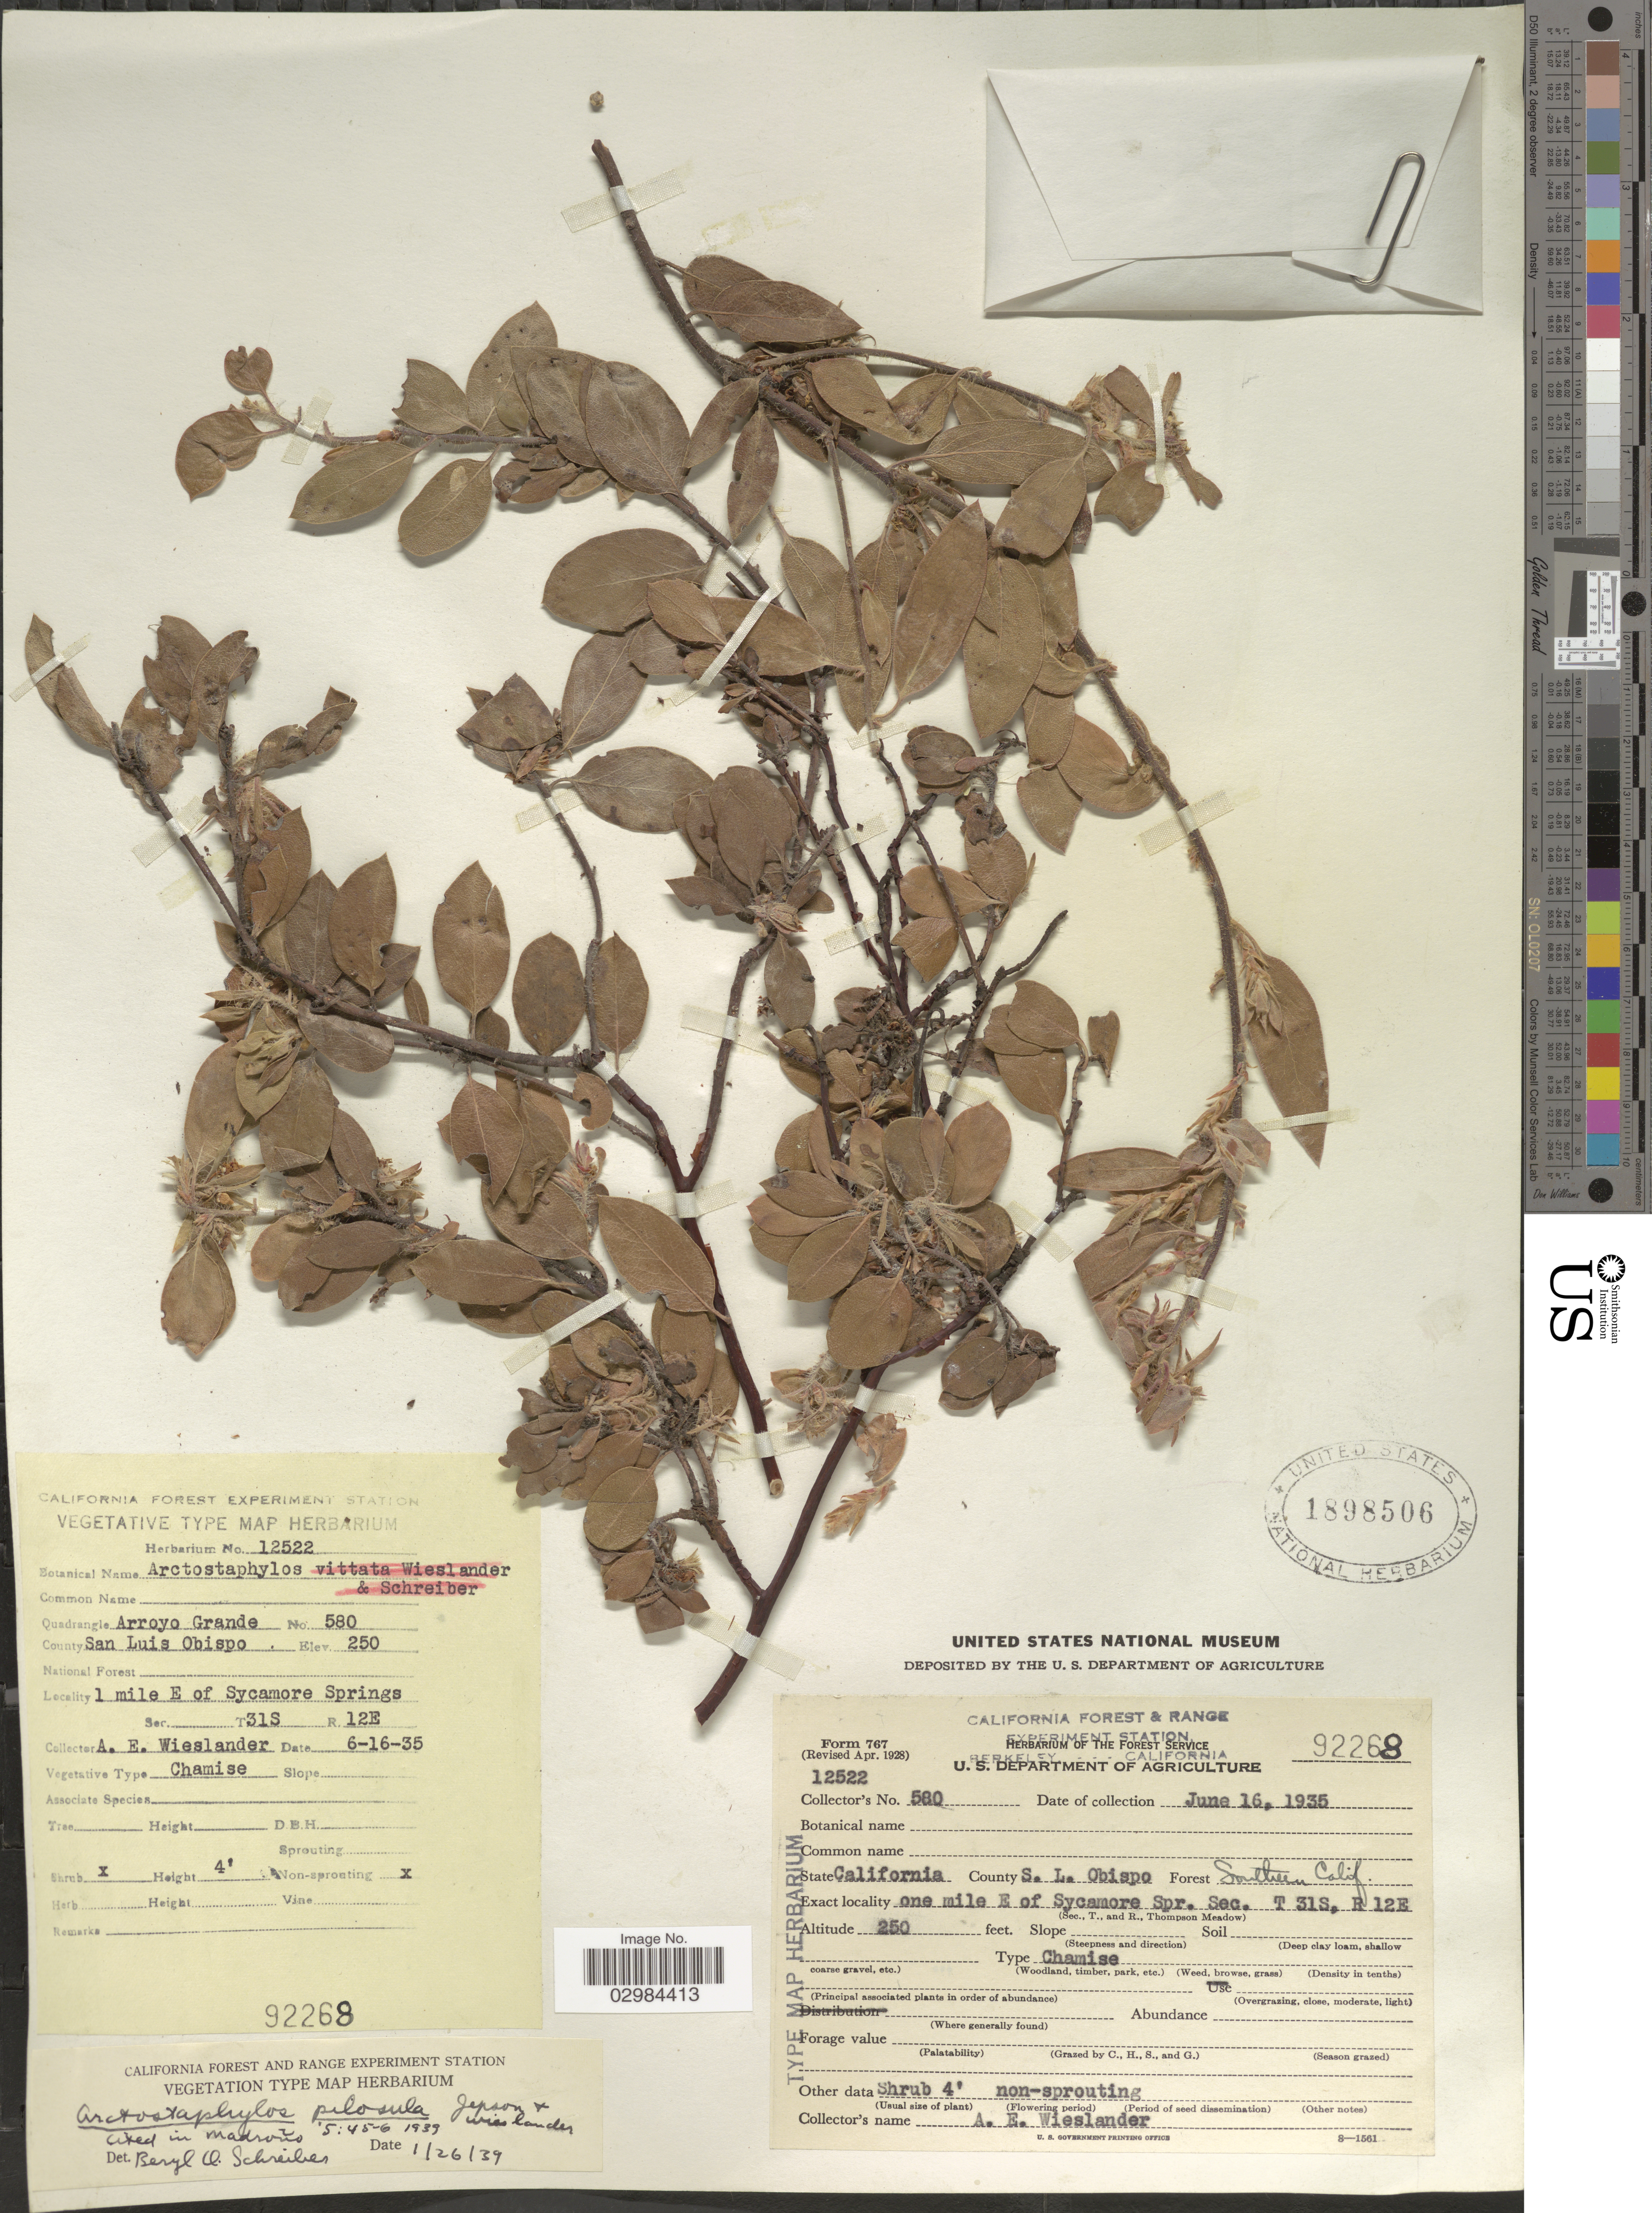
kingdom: Plantae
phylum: Tracheophyta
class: Magnoliopsida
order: Ericales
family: Ericaceae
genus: Arctostaphylos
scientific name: Arctostaphylos pilosula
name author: Jeps. & Wiesl.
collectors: A. E. Wieslander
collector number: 580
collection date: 1935-06-16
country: United States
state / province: California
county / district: San Luis Obispo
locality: County S.L. Obispo, Forest Southern Calif. one miles E of Sycamore Spr. sec. T31S R12E.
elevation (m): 76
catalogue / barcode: US 1898506